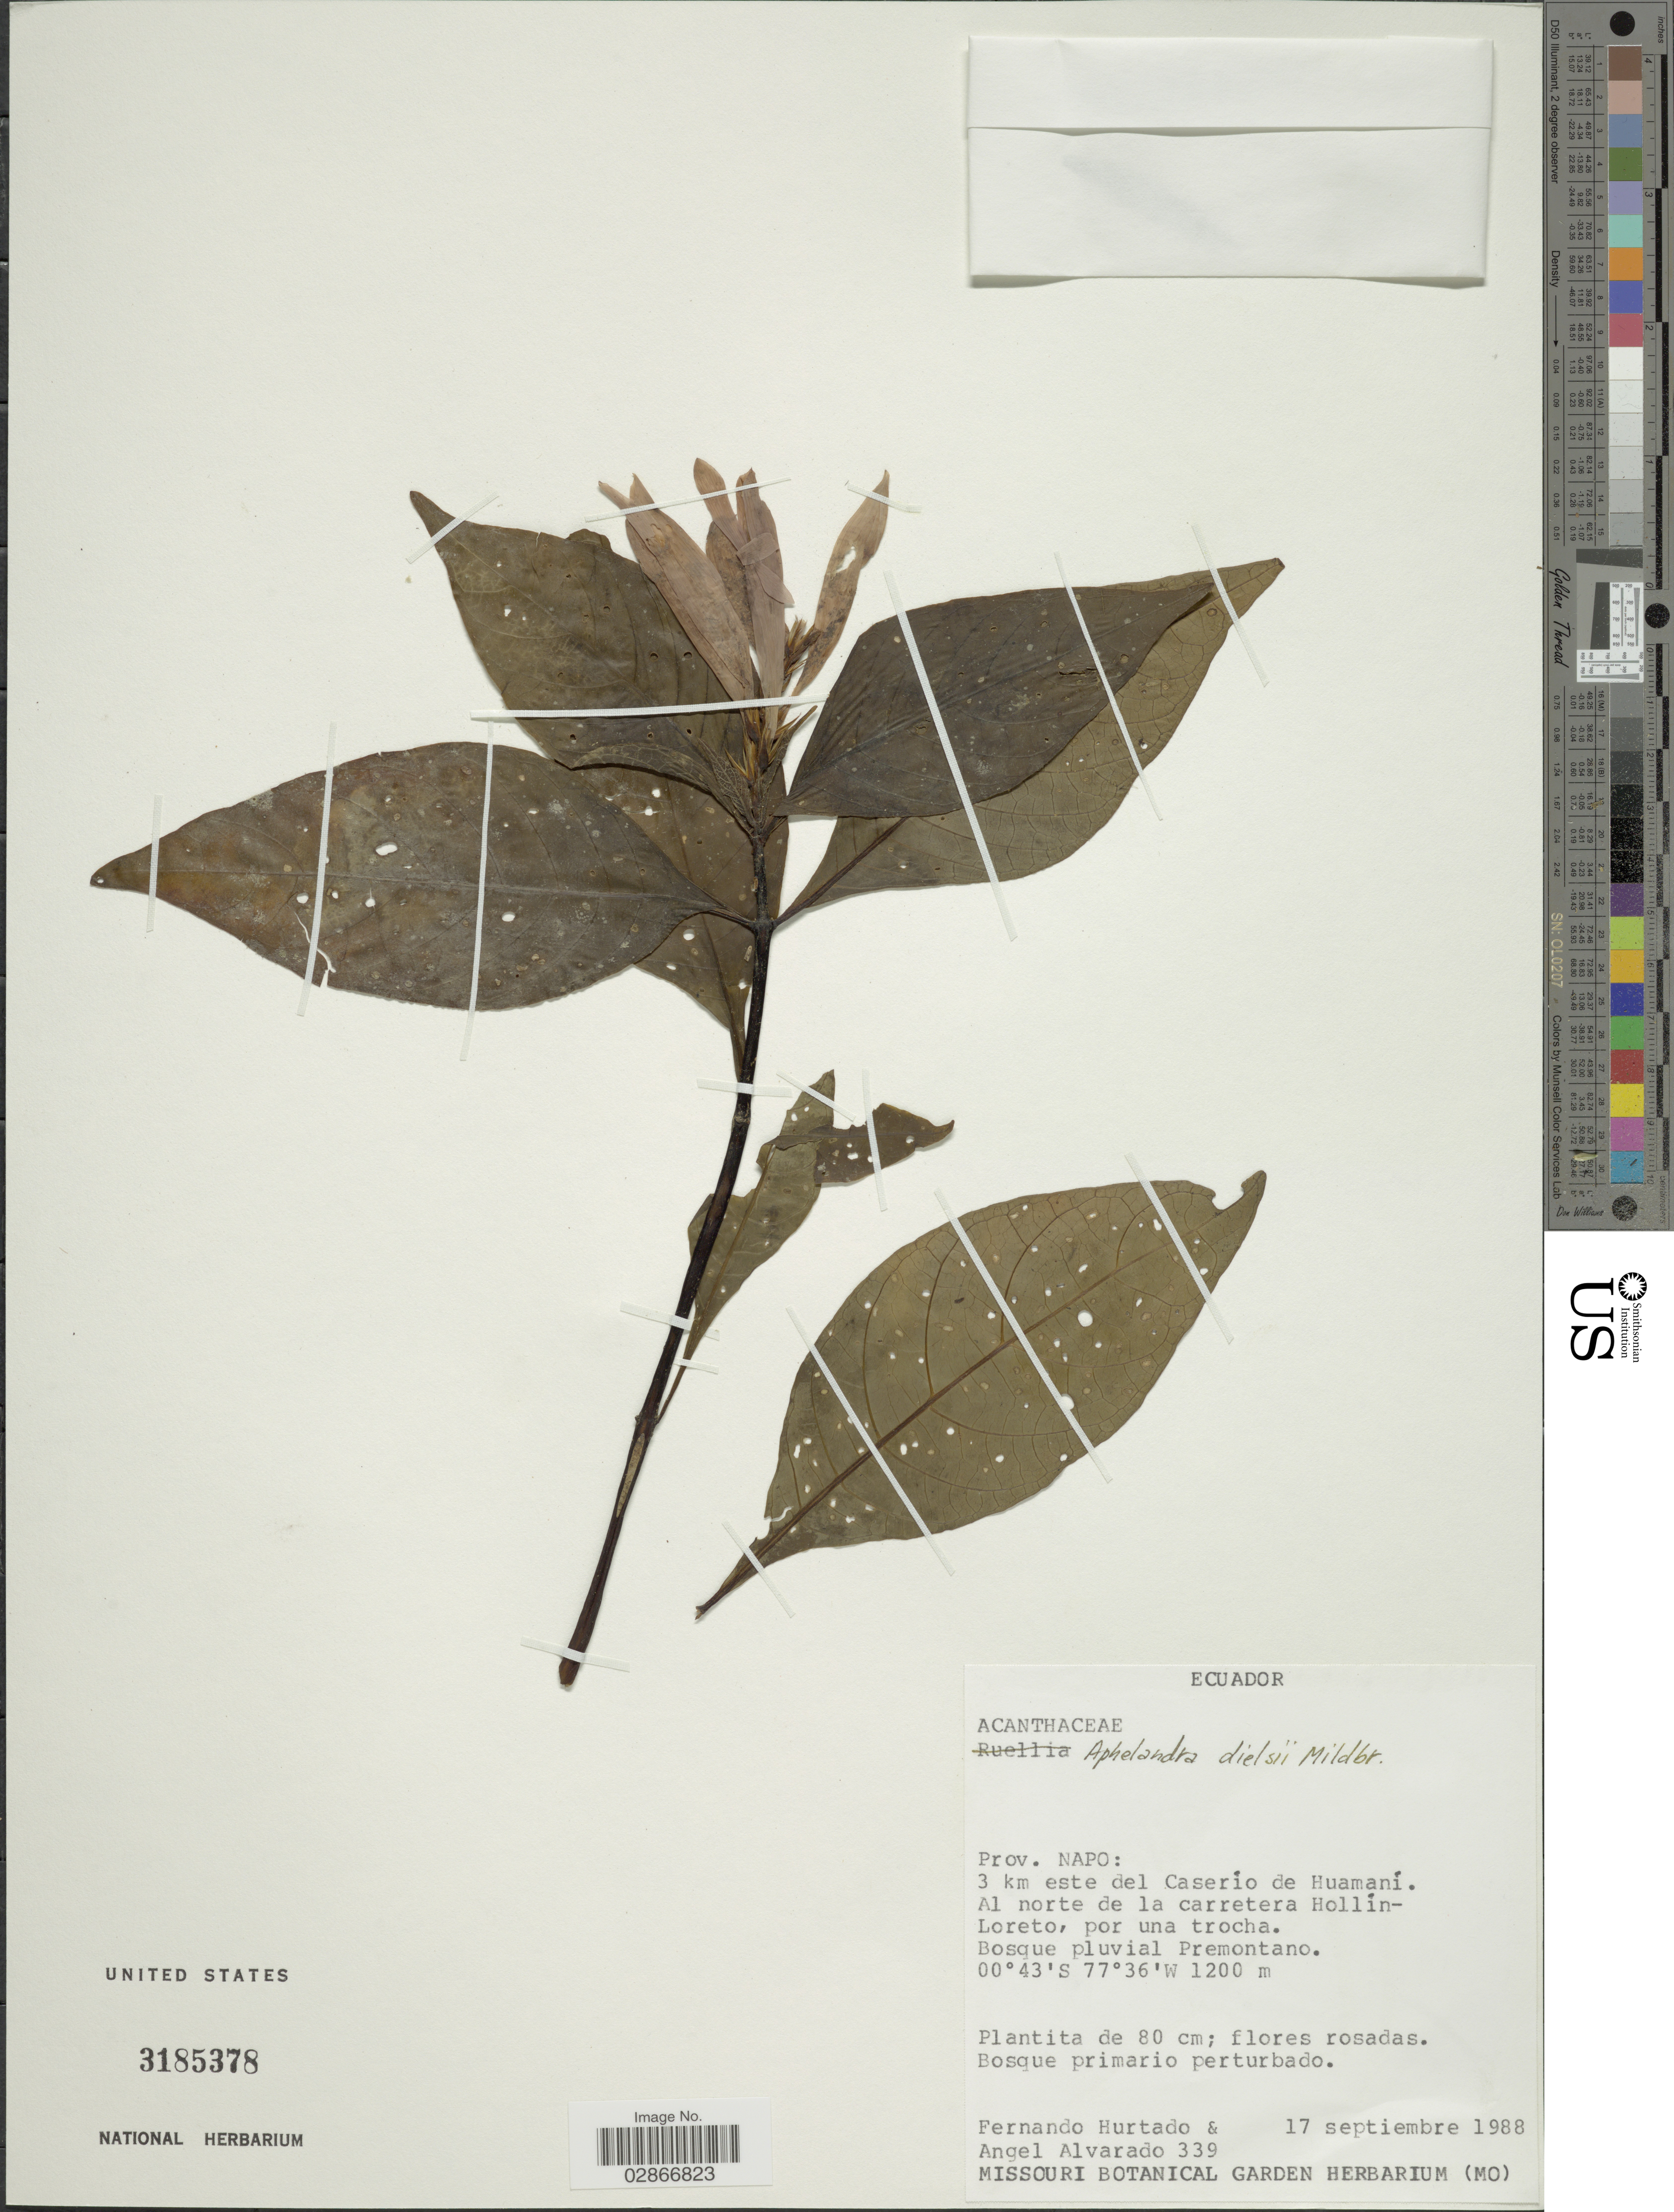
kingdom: Plantae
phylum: Tracheophyta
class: Magnoliopsida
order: Lamiales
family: Acanthaceae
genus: Aphelandra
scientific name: Aphelandra dielsii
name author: Mildbr.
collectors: F. Hurtado & A. Alvarado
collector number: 339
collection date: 1988-09-17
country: Ecuador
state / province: Napo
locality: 3 km este del Caserío de Huamaní. Al norte de la carretera Hollín-Loreto, por una trocha.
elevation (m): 1200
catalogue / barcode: US 3185378